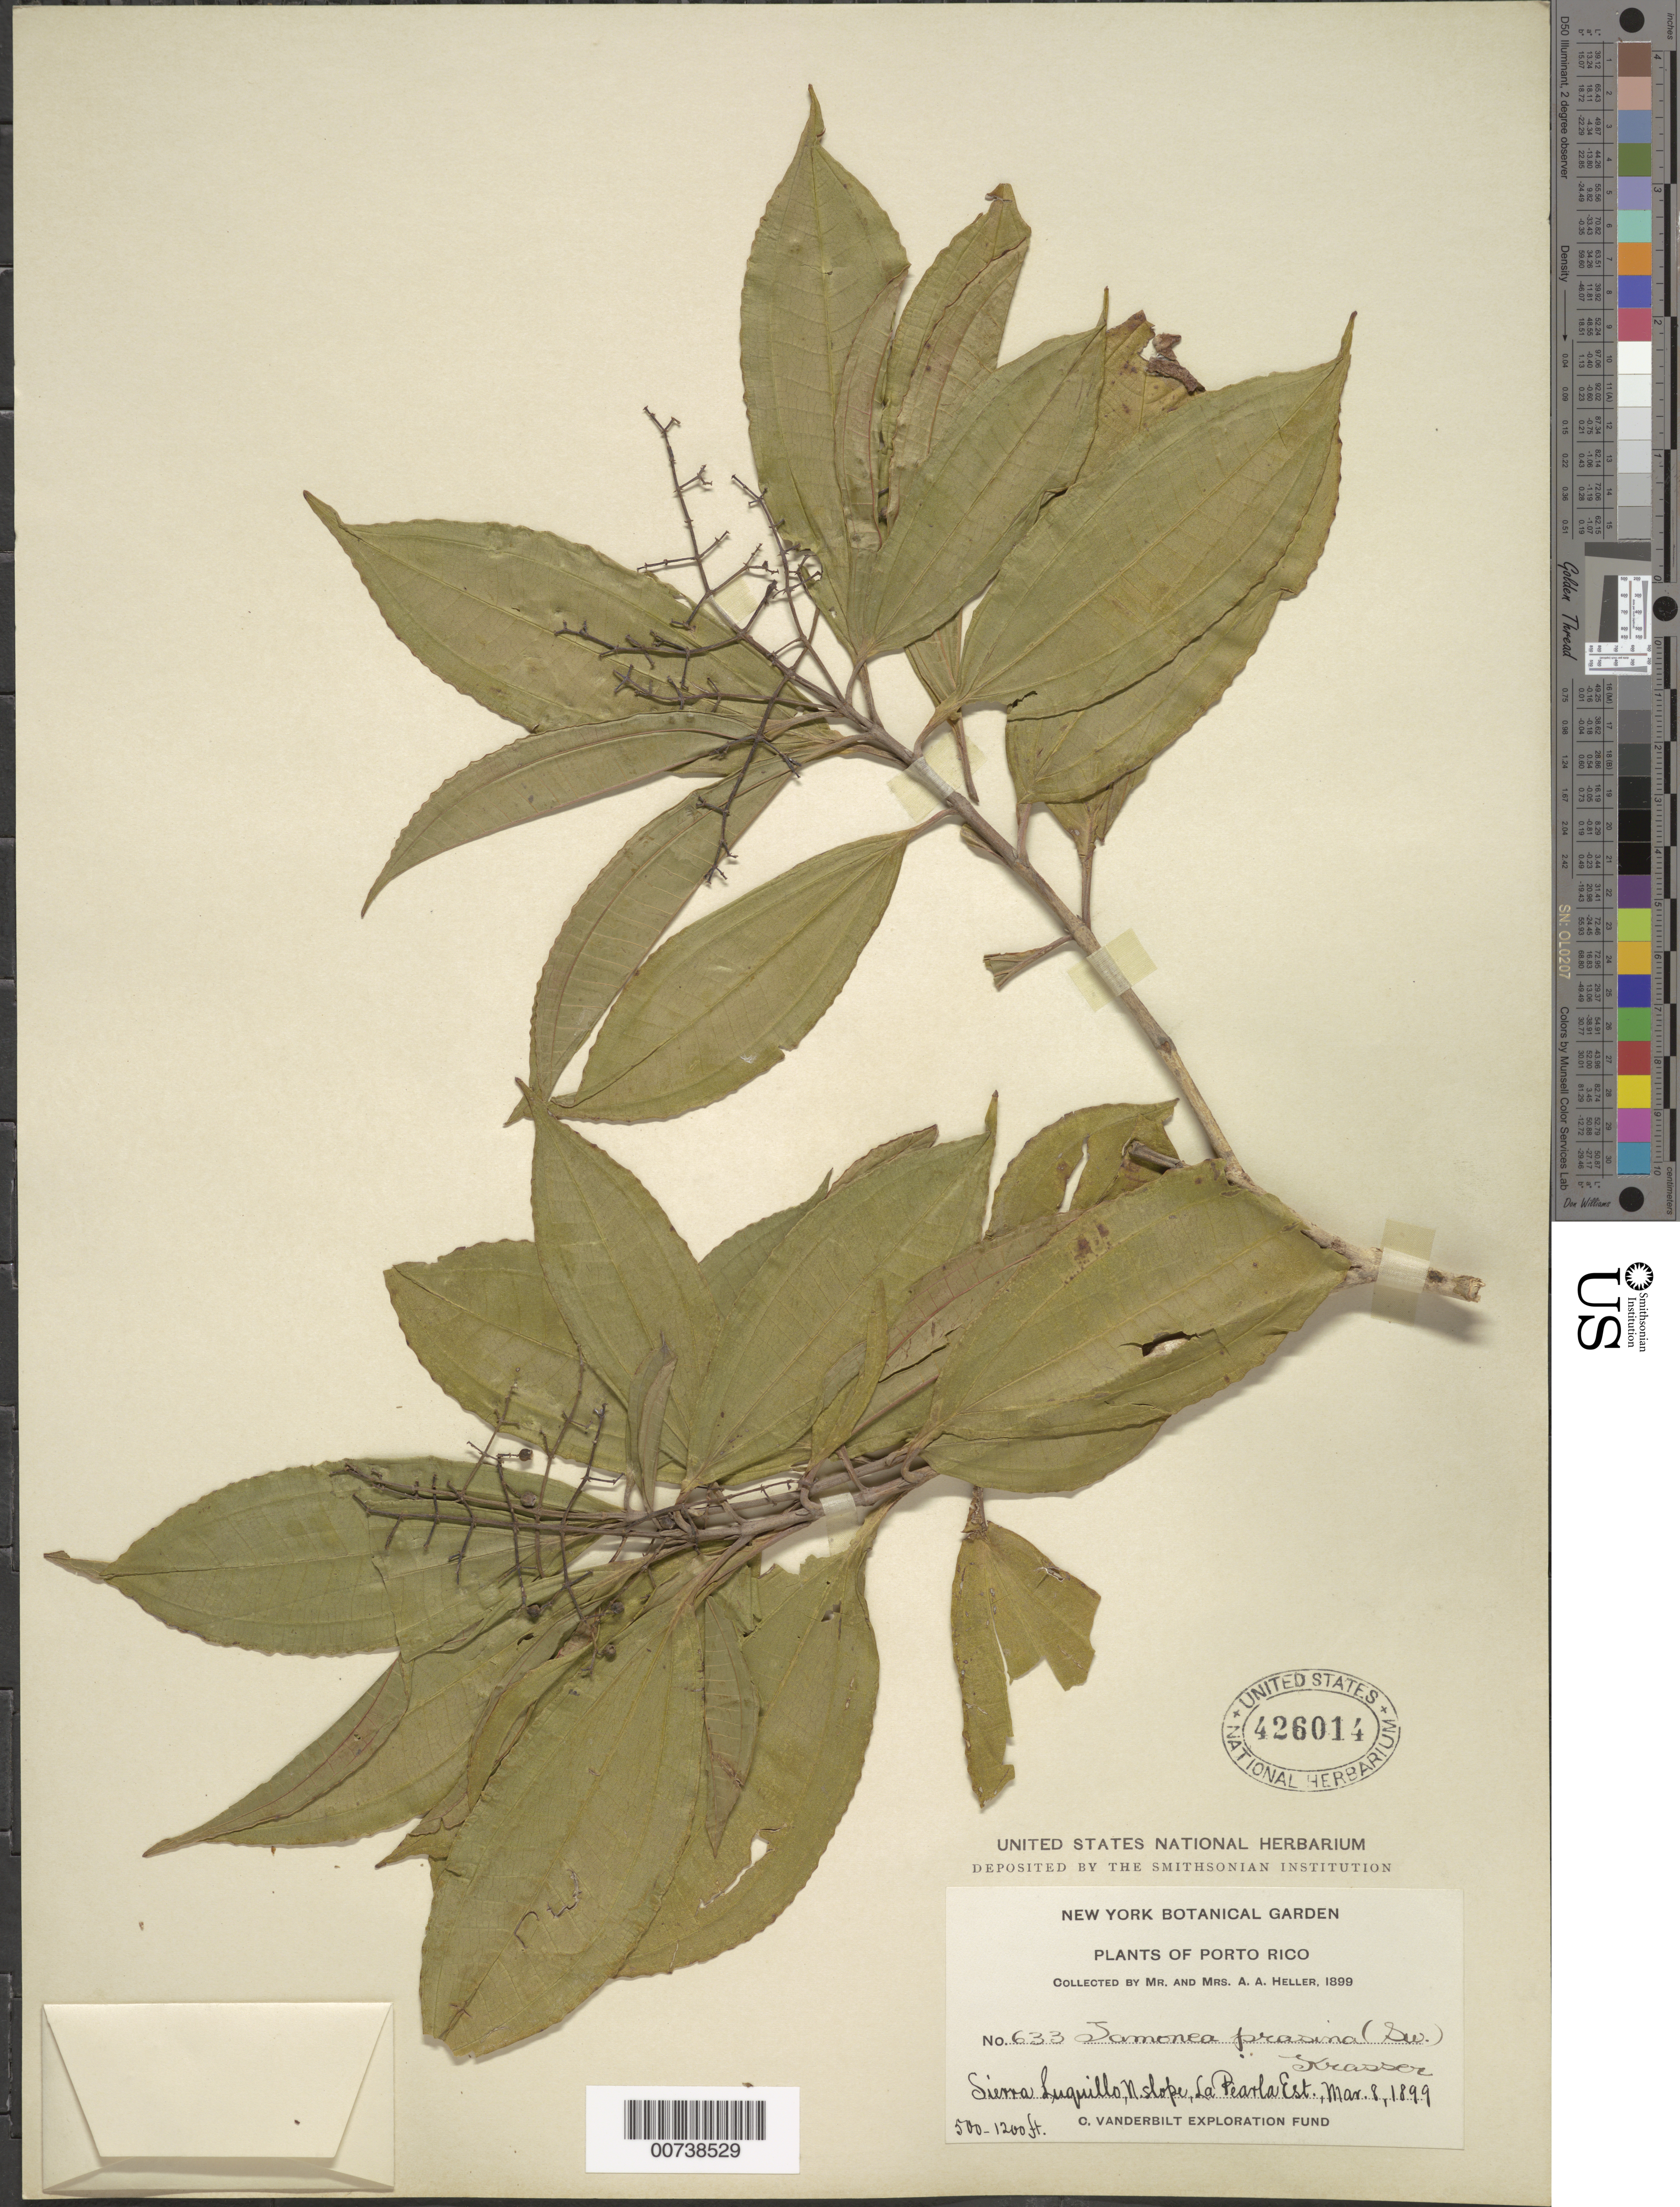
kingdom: Plantae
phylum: Tracheophyta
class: Magnoliopsida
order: Myrtales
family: Melastomataceae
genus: Miconia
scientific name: Miconia prasina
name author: (Sw.) DC.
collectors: A. A. Heller & E. G. Heller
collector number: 633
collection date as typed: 08 Mar 1899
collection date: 1899-03-08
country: Puerto Rico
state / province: Luquillo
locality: Sierra de Luquillo, North Slope, La Pearla Est.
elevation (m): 152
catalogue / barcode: US 426014